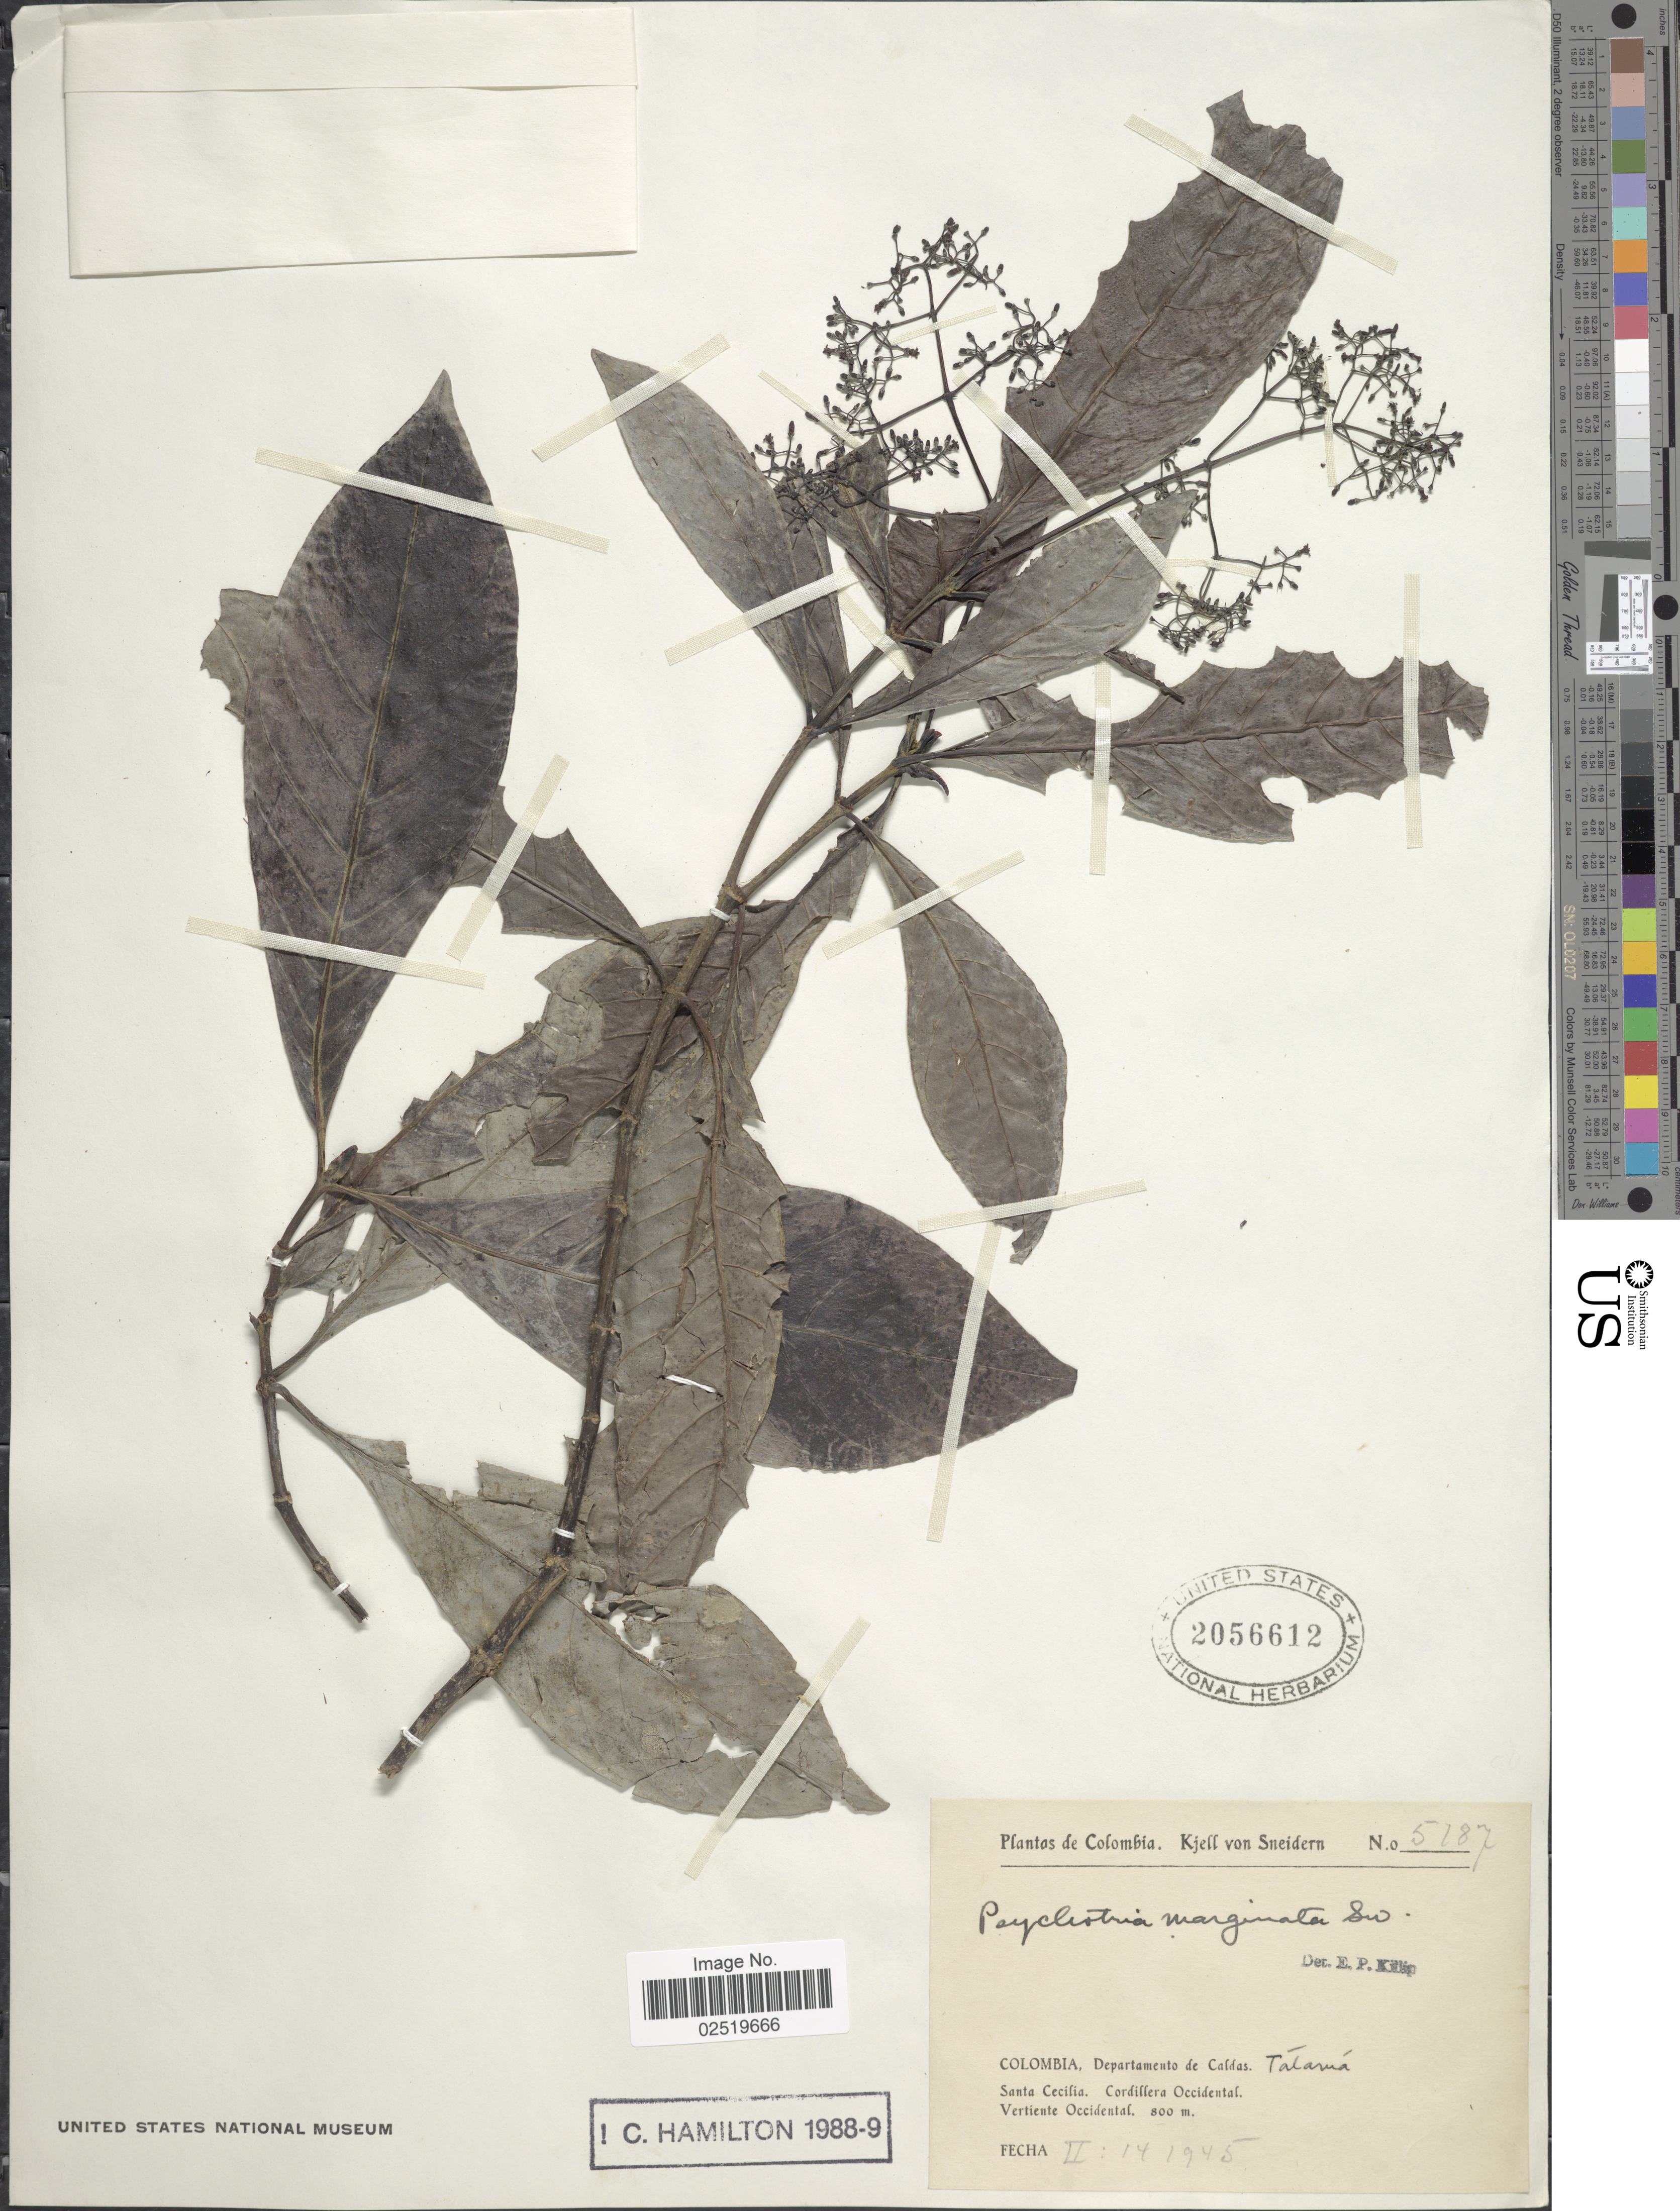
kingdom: Plantae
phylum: Tracheophyta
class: Magnoliopsida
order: Gentianales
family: Rubiaceae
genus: Psychotria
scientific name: Psychotria marginata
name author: Sw.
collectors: K. von Sneidern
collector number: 5187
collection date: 1945-02-14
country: Colombia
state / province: Caldas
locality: Talama, Santa Cecilia, Cordillera Occidental, Vertiente Occidental.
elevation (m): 800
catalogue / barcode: US 2056612